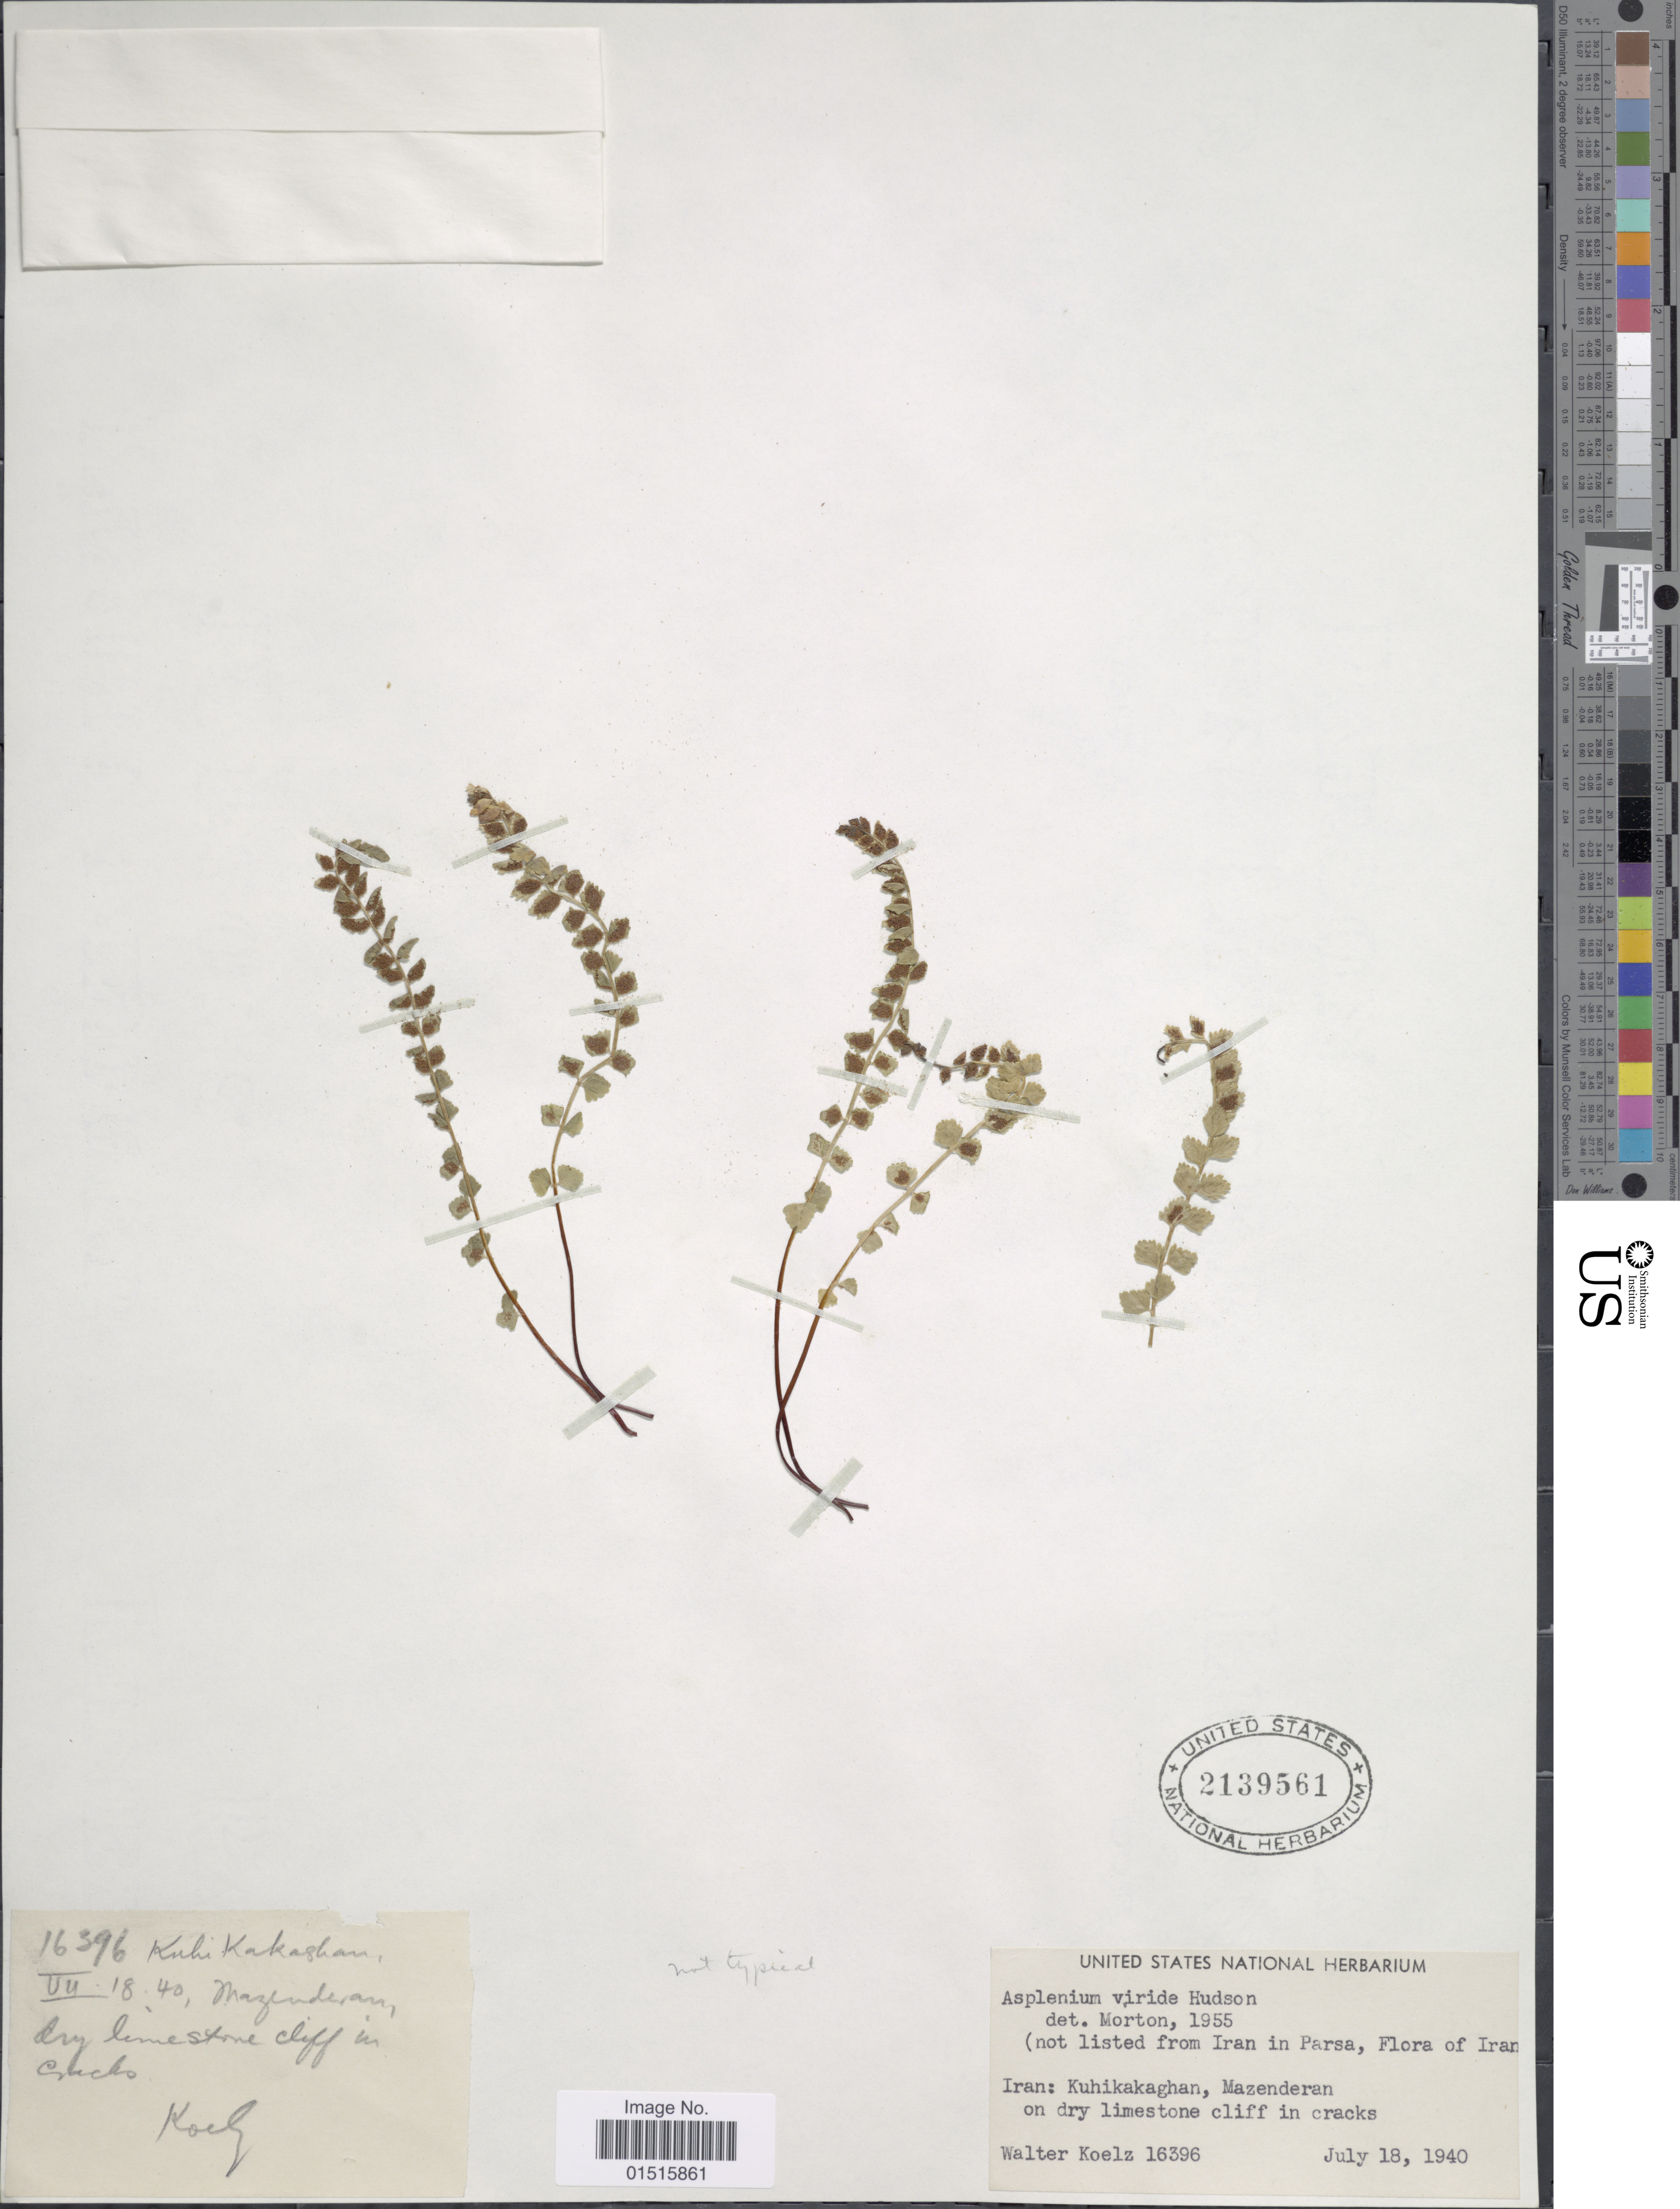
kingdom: Plantae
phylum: Tracheophyta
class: Polypodiopsida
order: Polypodiales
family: Aspleniaceae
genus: Asplenium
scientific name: Asplenium viride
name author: Huds.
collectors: W. N. Koelz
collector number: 16396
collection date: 1940-07-18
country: Iran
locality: Kuhikakaghan, Mazenderan.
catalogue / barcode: US 2139561